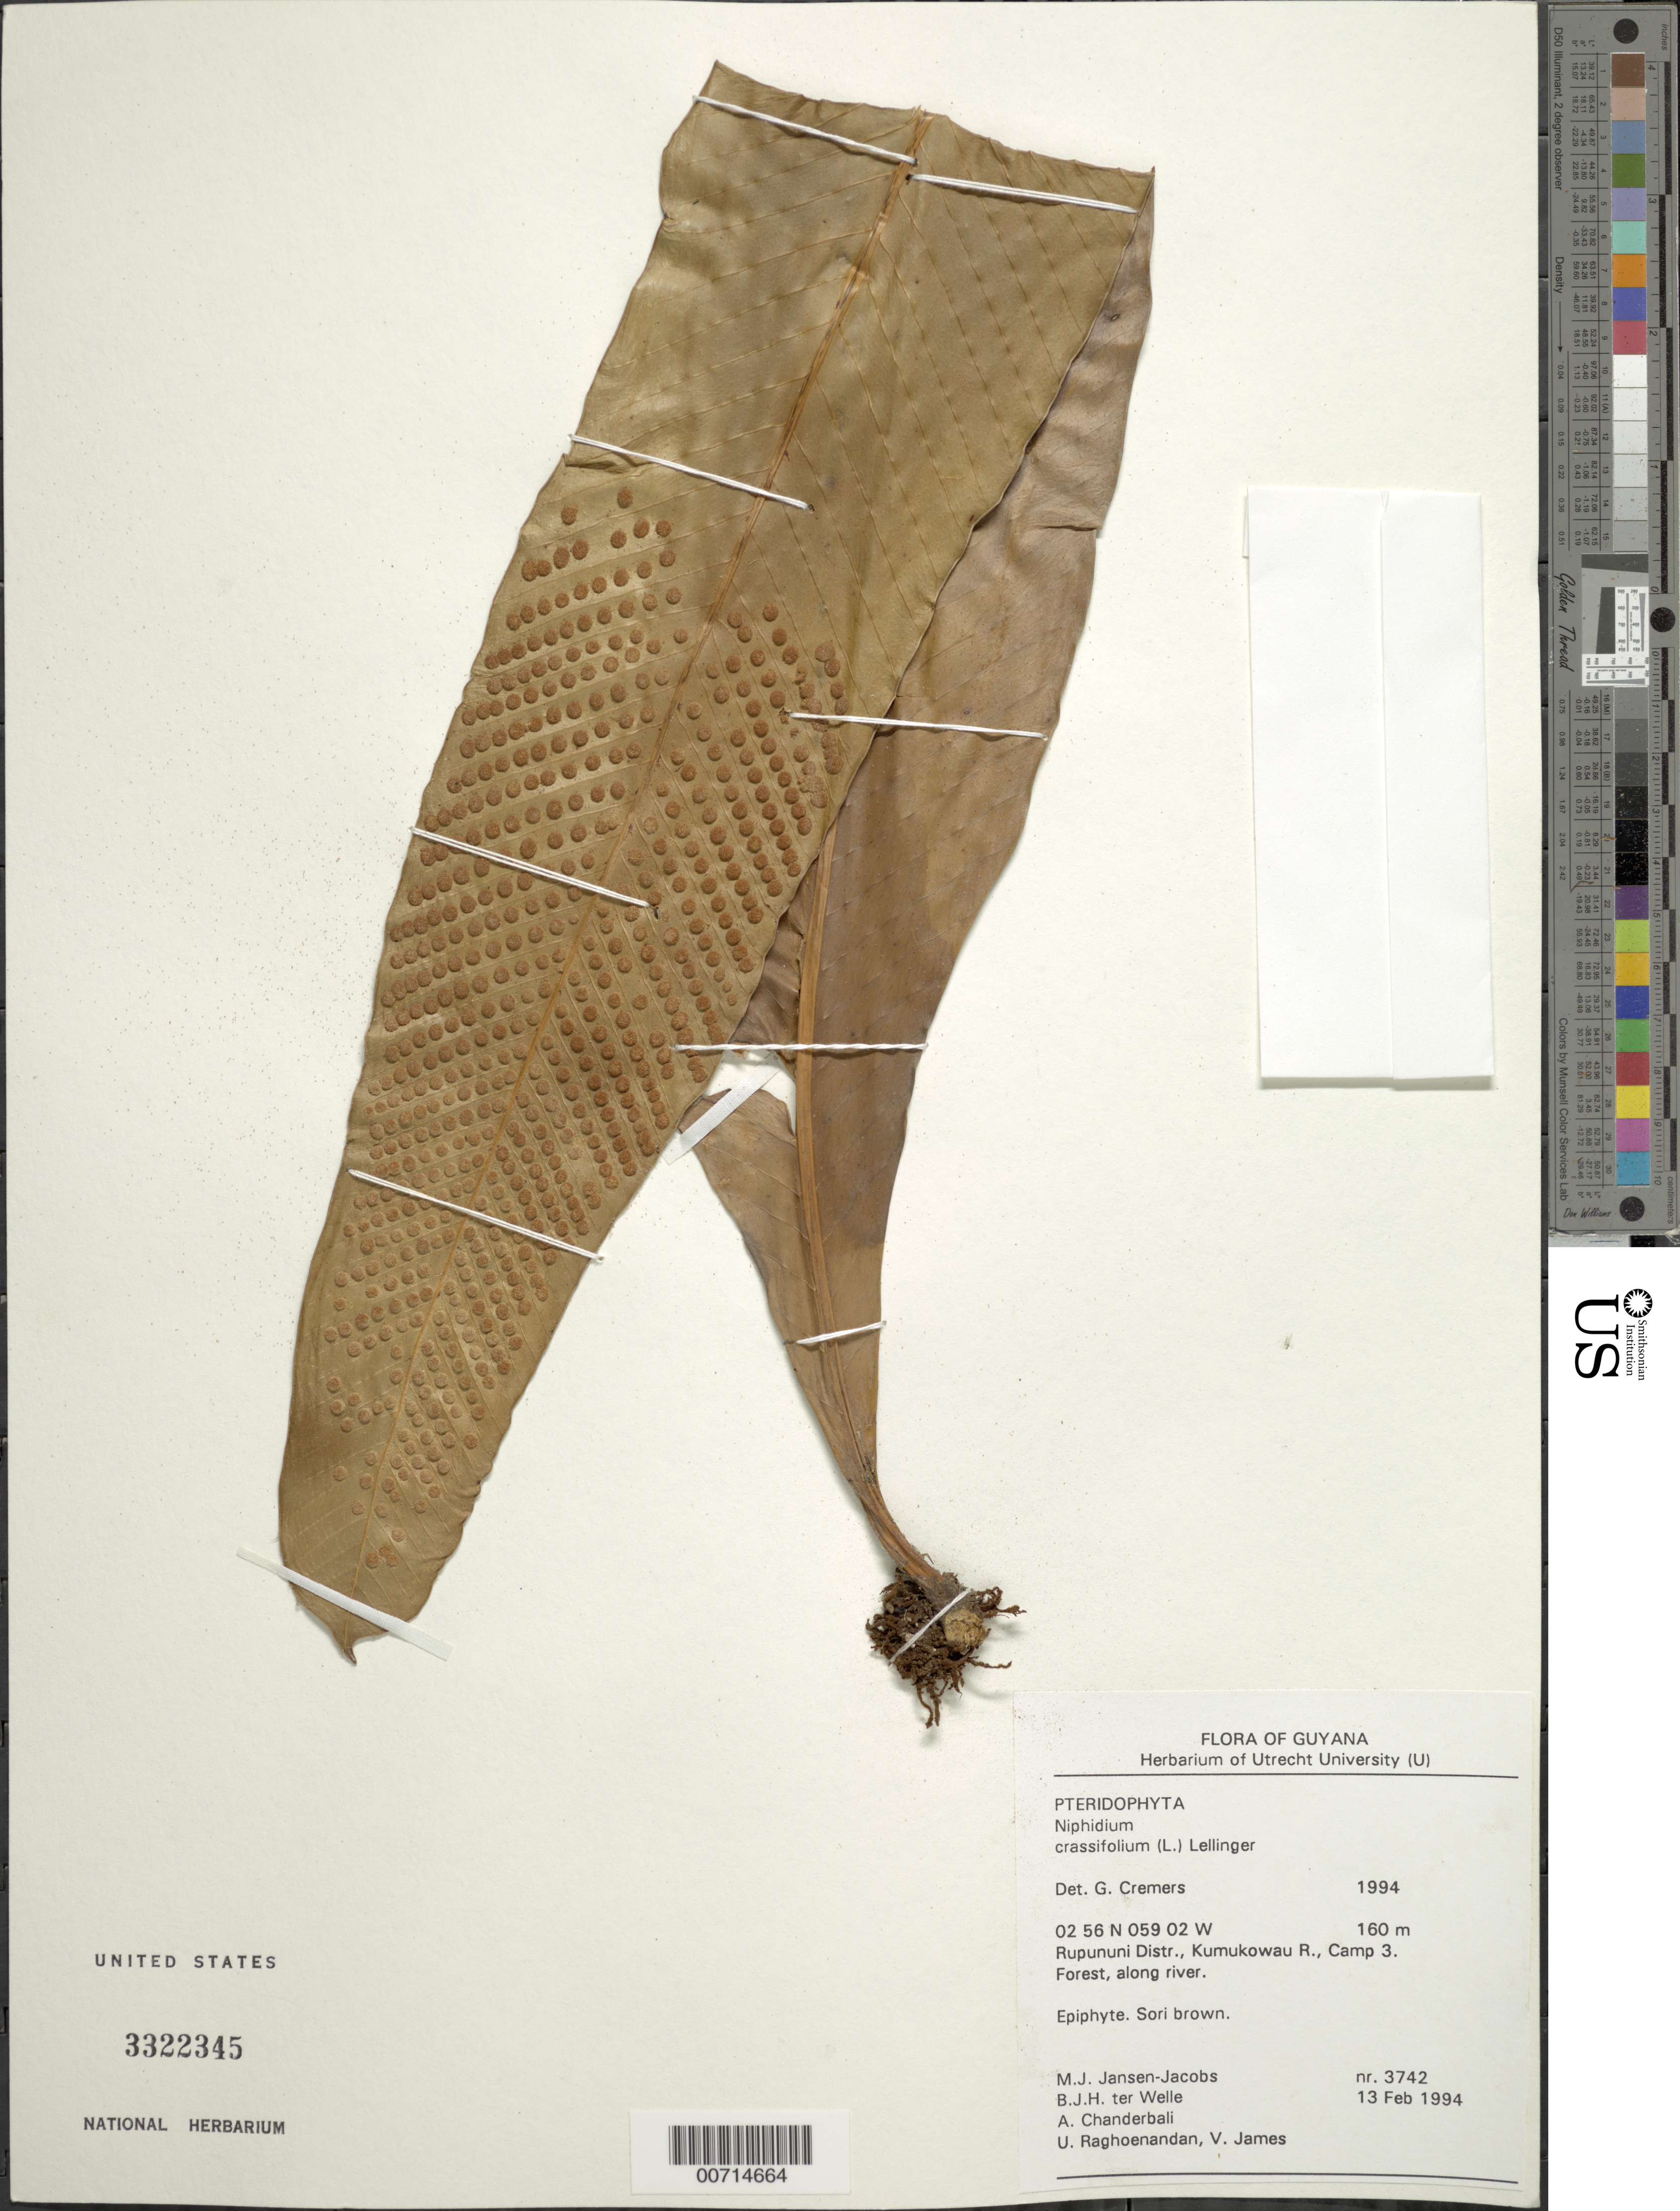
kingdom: Plantae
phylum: Tracheophyta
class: Polypodiopsida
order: Polypodiales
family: Polypodiaceae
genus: Niphidium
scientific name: Niphidium crassifolium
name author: (L.) Lellinger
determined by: Cremers, Georges A.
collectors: M. J. Jansen-Jacobs, B. Welle, A. S. Chanderbali, U. Raghoenandan & V. James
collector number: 3742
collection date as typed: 13-Feb-94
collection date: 1994-02-13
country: Guyana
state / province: U. Takutu-U. Essequibo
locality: Kumukowau R., Camp 3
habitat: Forest, along river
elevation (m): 160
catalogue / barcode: US 3322345